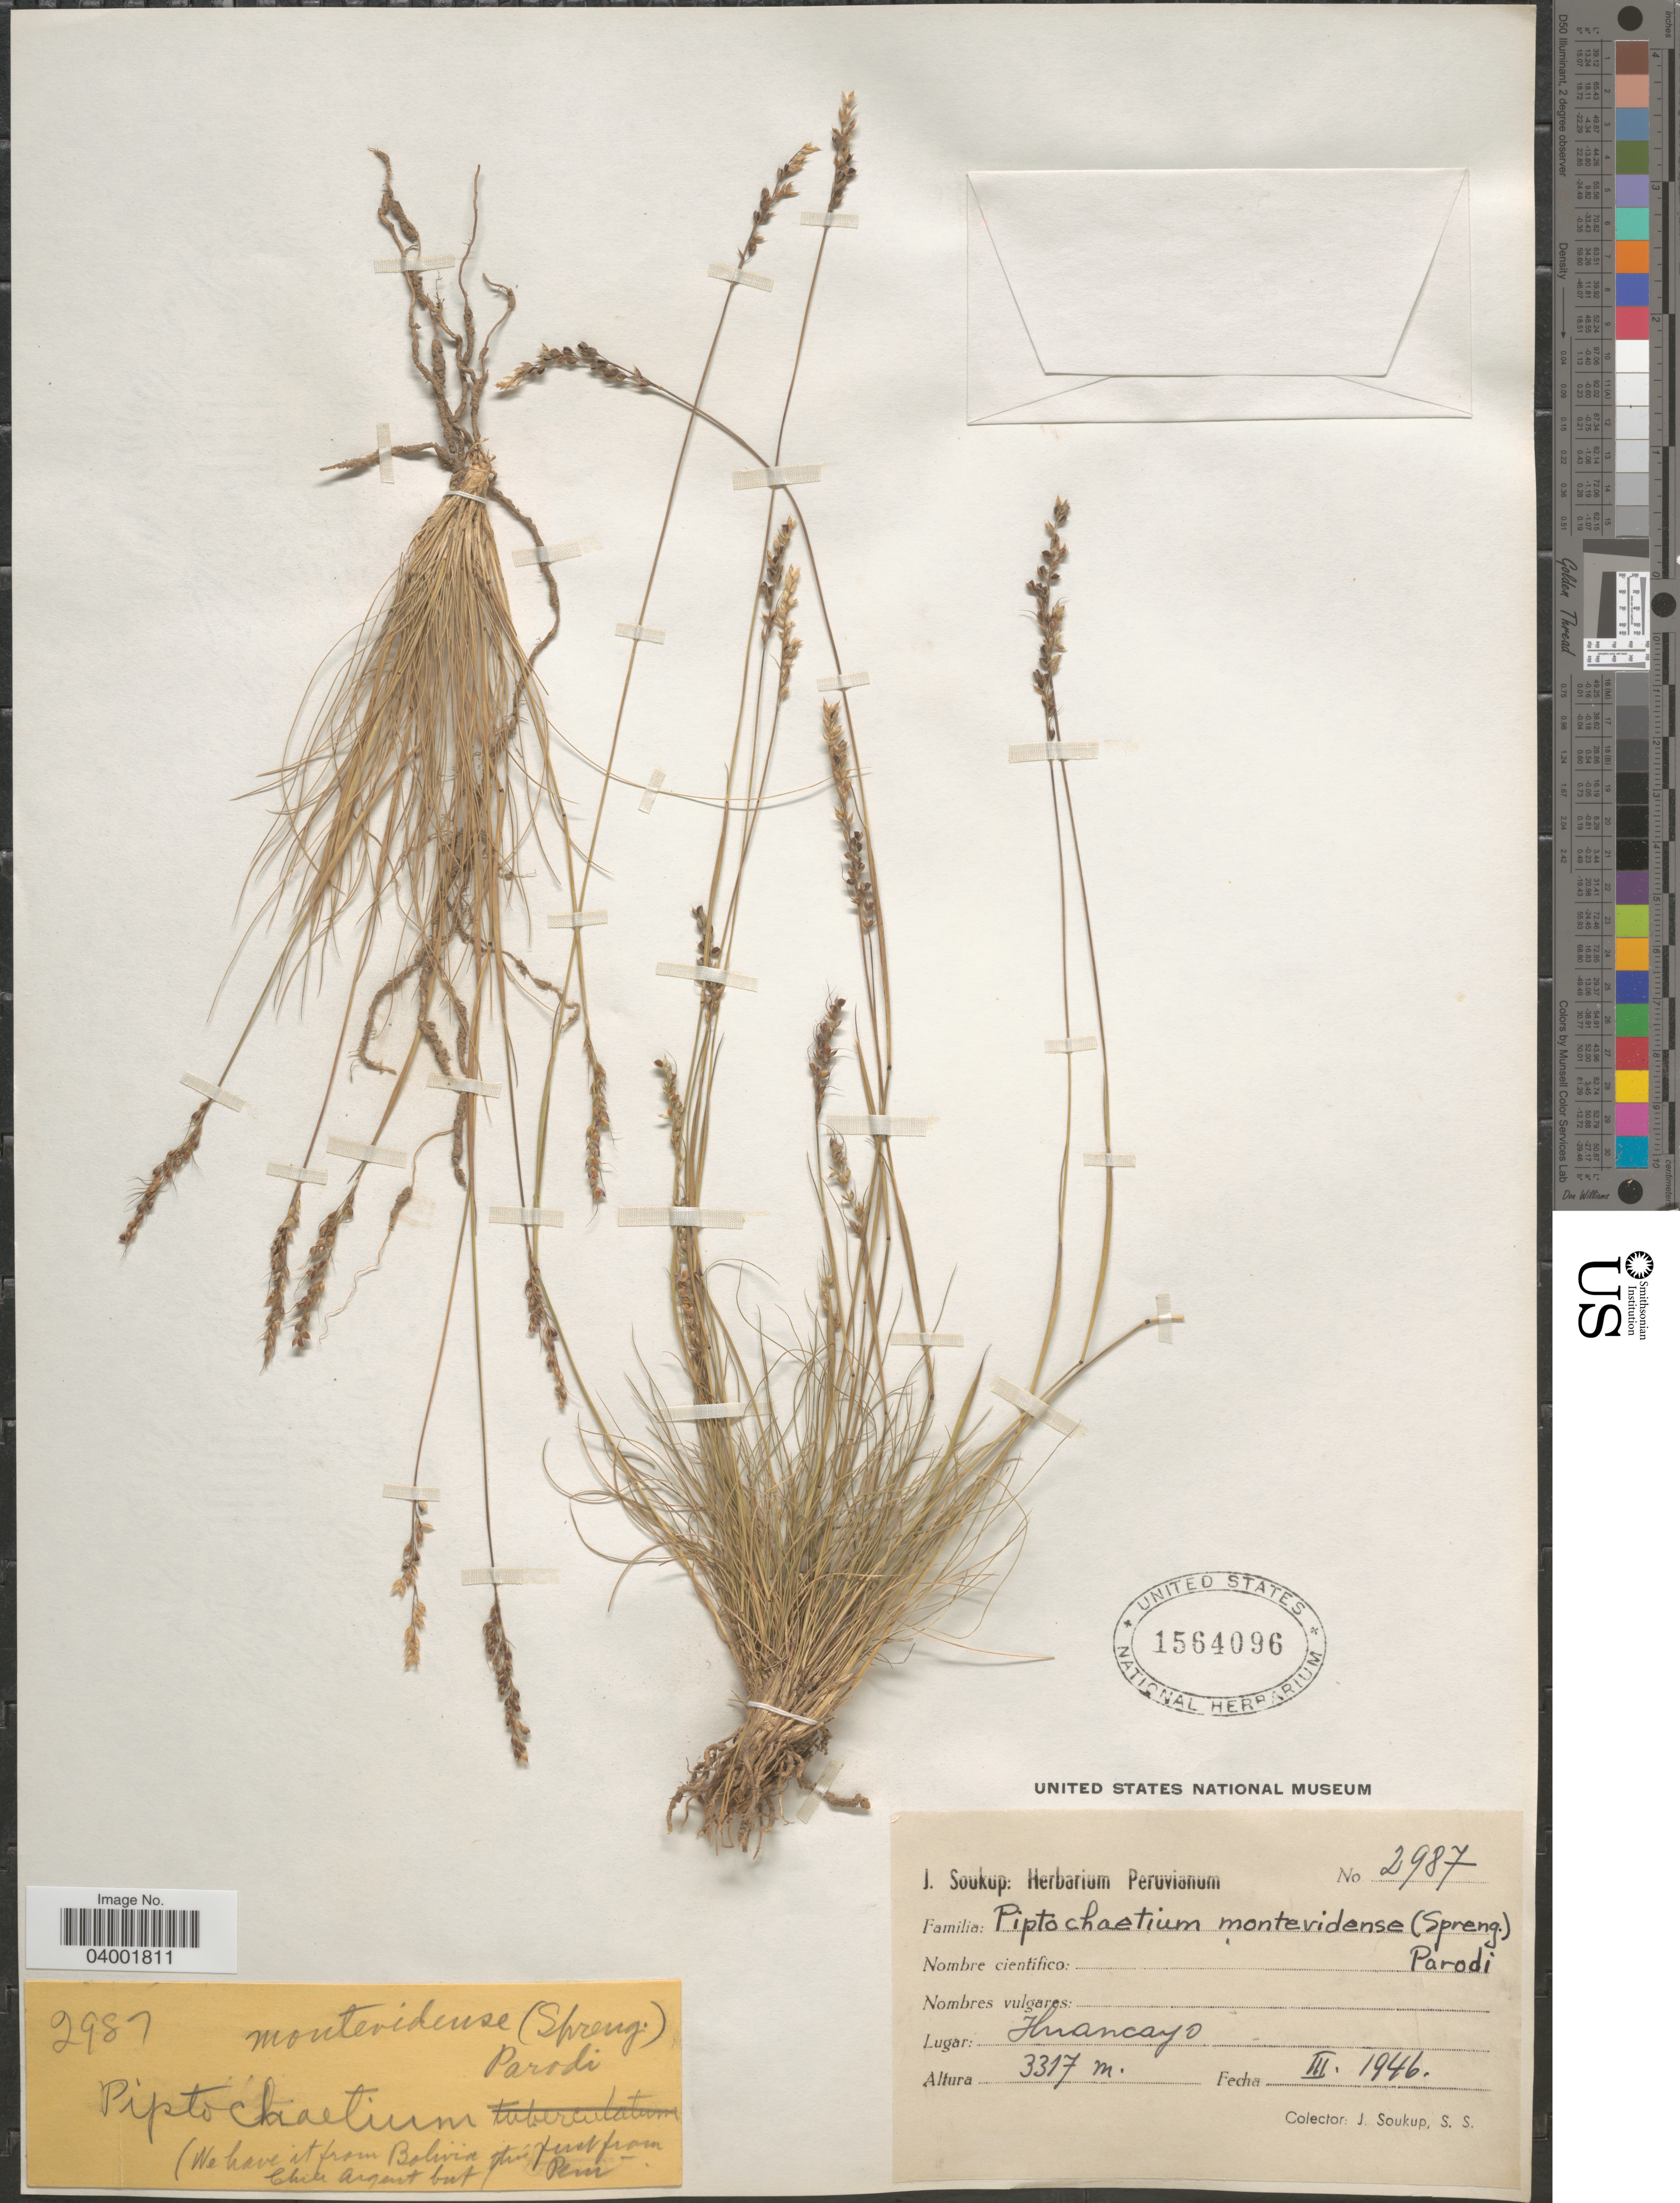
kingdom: Plantae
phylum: Tracheophyta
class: Liliopsida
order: Poales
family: Poaceae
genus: Piptochaetium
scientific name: Piptochaetium montevidense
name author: (Spreng.) Parodi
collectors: J. Soukup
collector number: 2987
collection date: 1946-03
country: Peru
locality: Huancayo.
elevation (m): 3317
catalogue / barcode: US 1564096